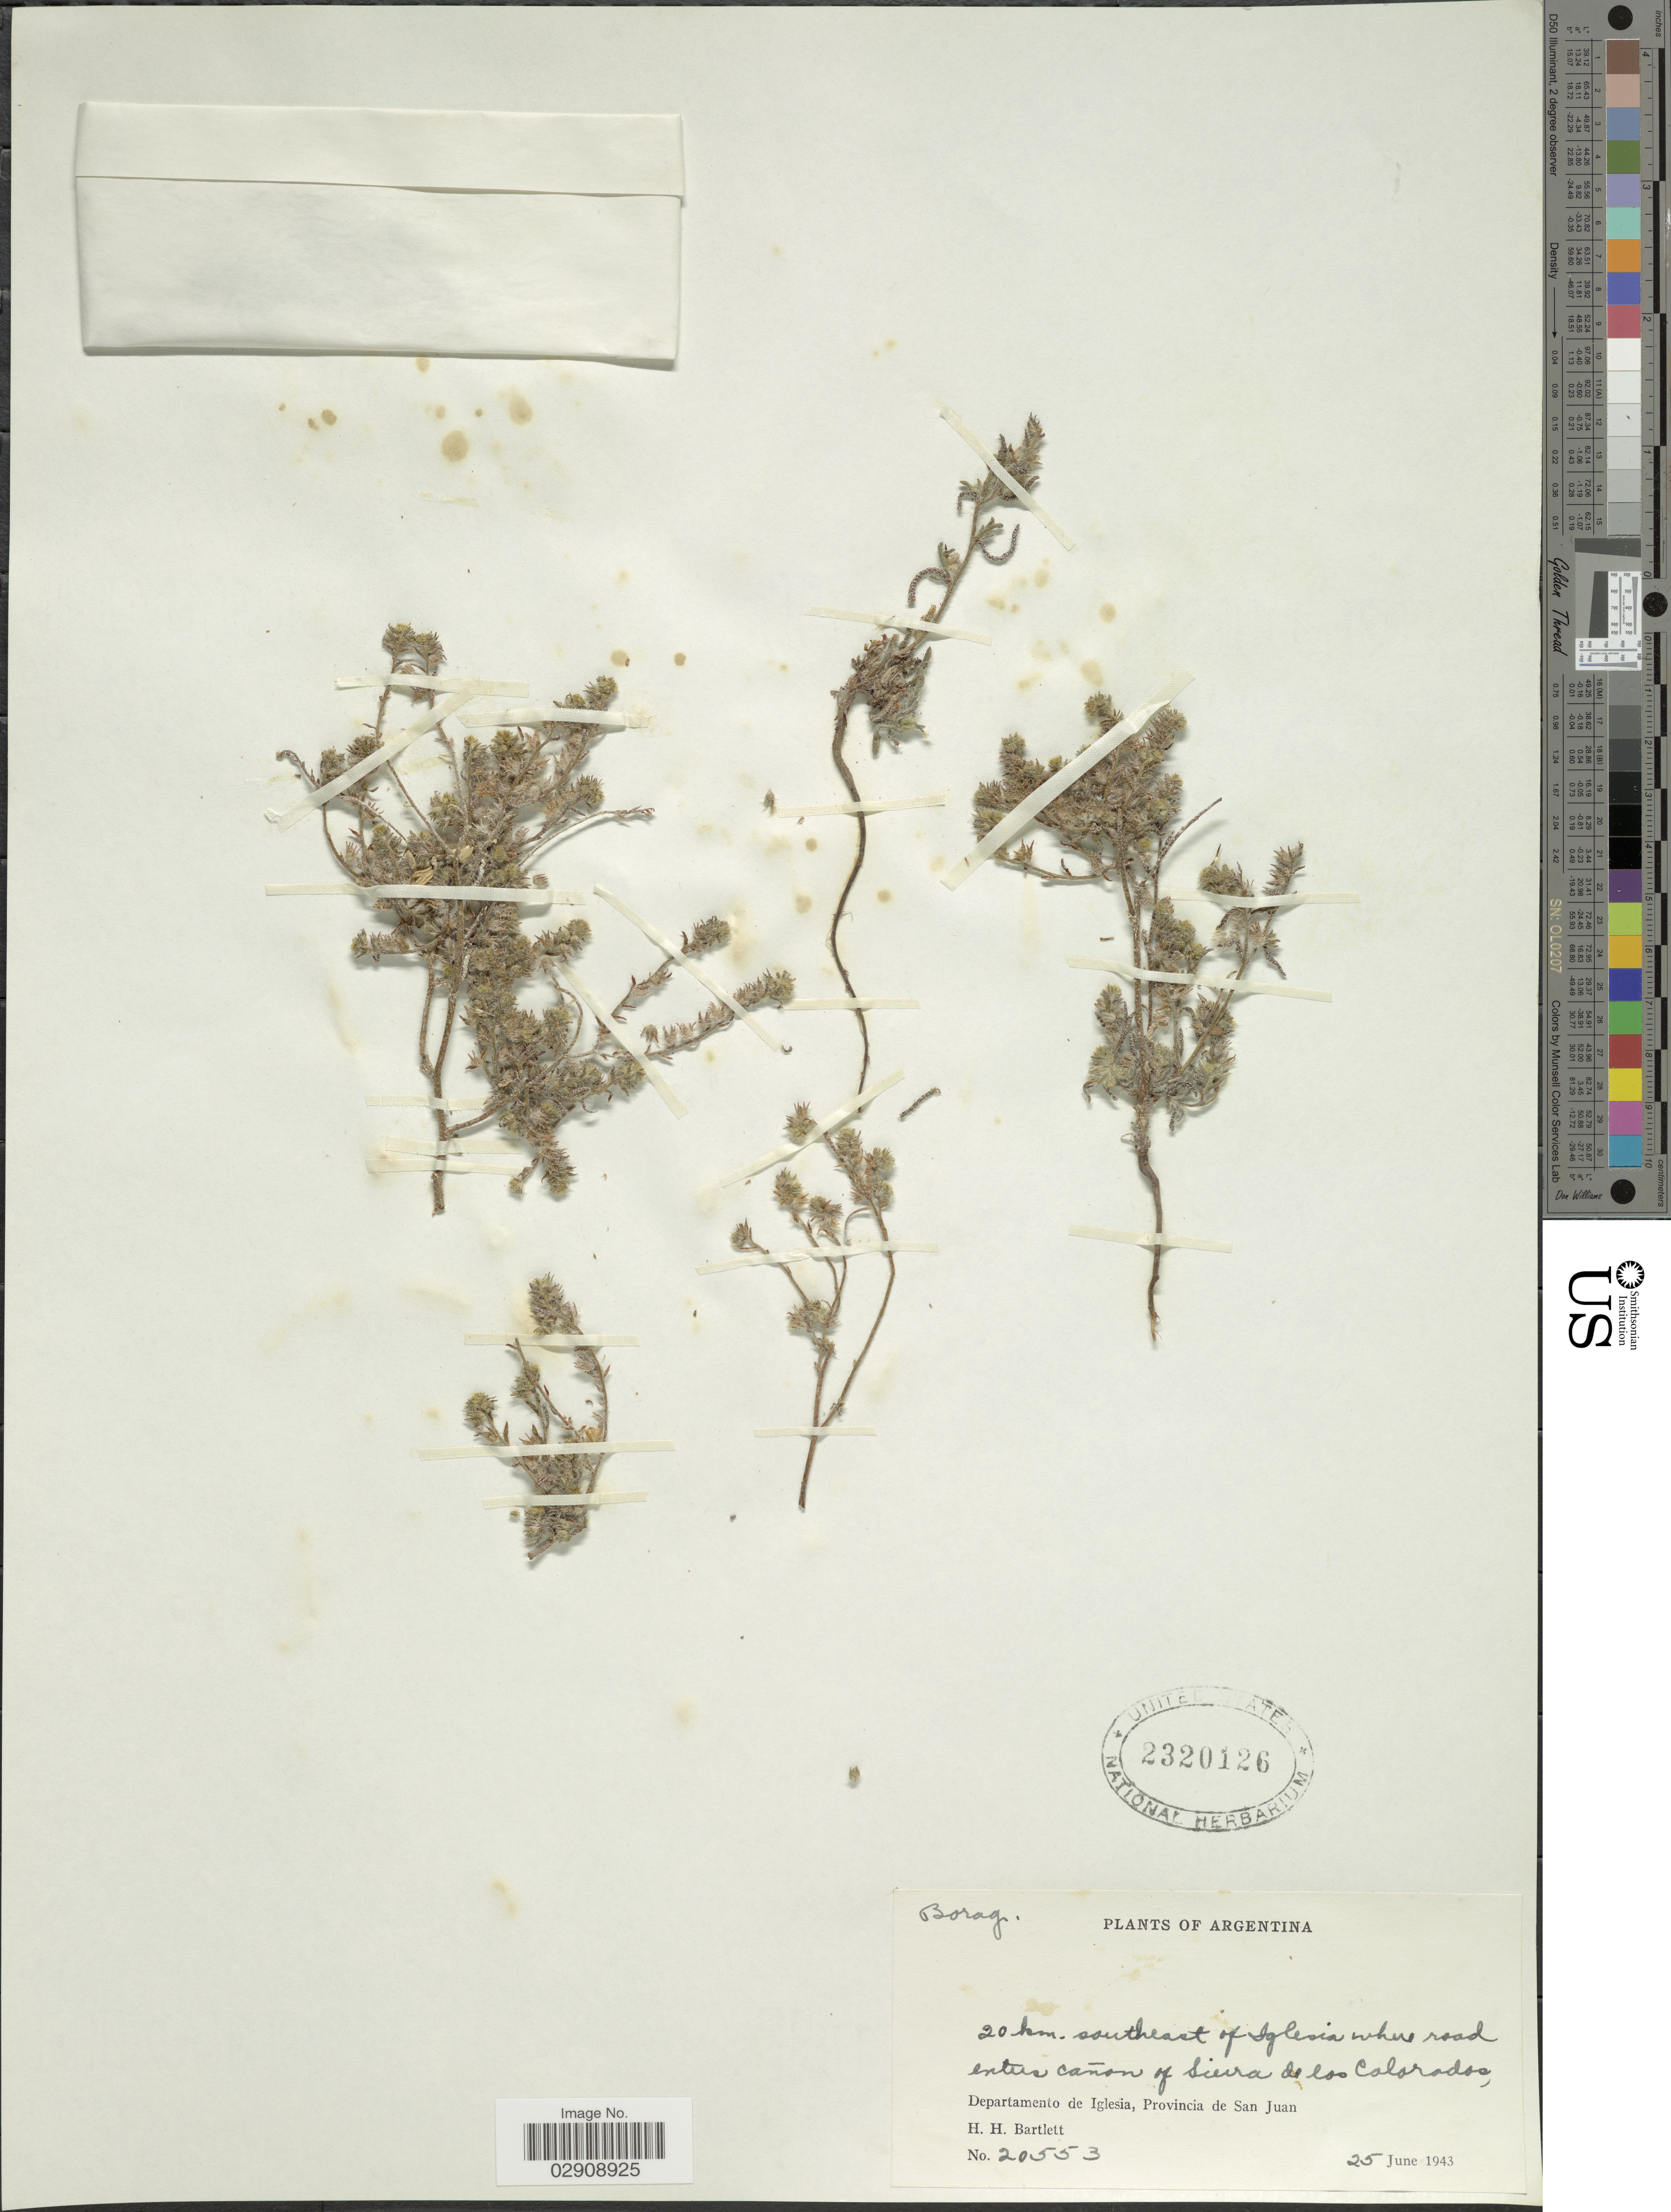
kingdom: Plantae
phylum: Tracheophyta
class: Magnoliopsida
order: Boraginales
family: Boraginaceae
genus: Johnstonella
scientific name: Johnstonella diplotricha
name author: (Phil.) Hasenstab & M.G. Simpson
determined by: Moroni, Pablo, (SI), Instituto de Botanica Darwinion (ARGENTINA)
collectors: H. H. Bartlett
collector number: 20553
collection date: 1943-06-25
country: Argentina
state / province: San Juan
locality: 20 km. southeast of Iglesia where road enters cañon of Sierra de los Colorados. Departamento de Iglesia,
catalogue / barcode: US 2320126